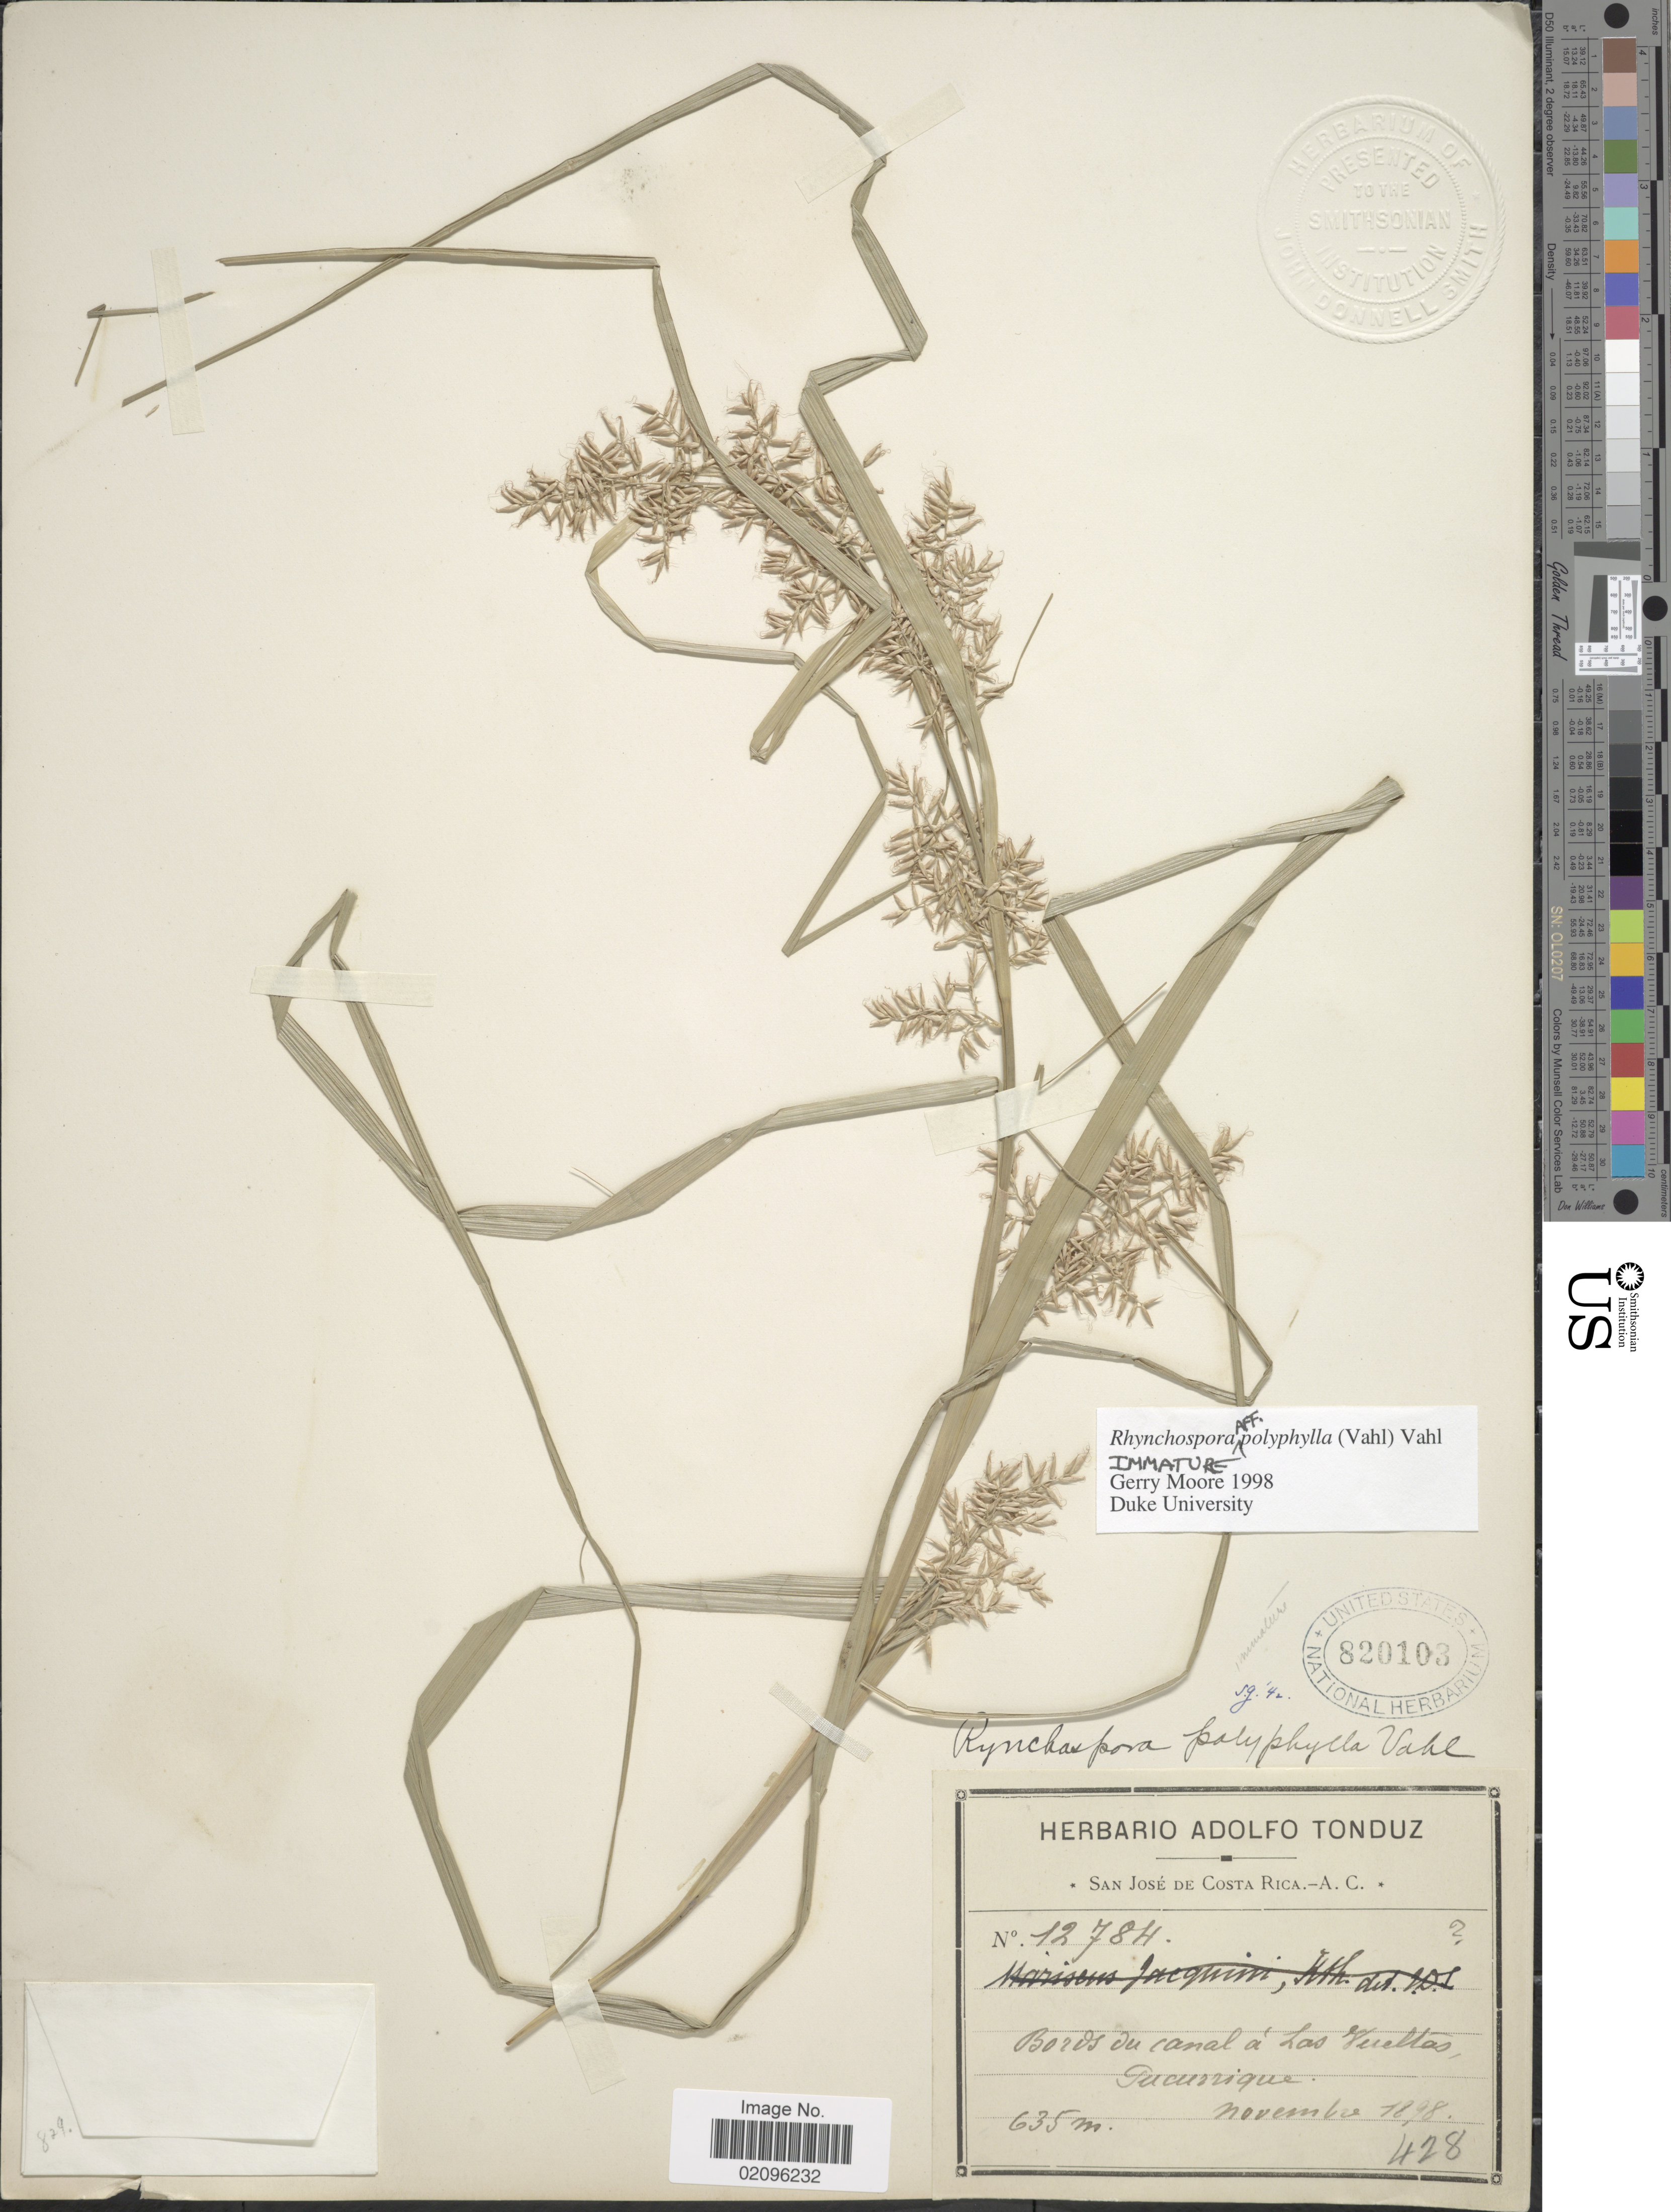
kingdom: Plantae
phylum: Tracheophyta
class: Liliopsida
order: Poales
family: Cyperaceae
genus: Rhynchospora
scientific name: Rhynchospora polyphylla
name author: (Vahl) Vahl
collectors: A. Tonduz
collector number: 12784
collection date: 1898-11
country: Costa Rica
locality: Bords du canal a Las Vueltas, Tucurrique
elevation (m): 635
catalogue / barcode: US 820103